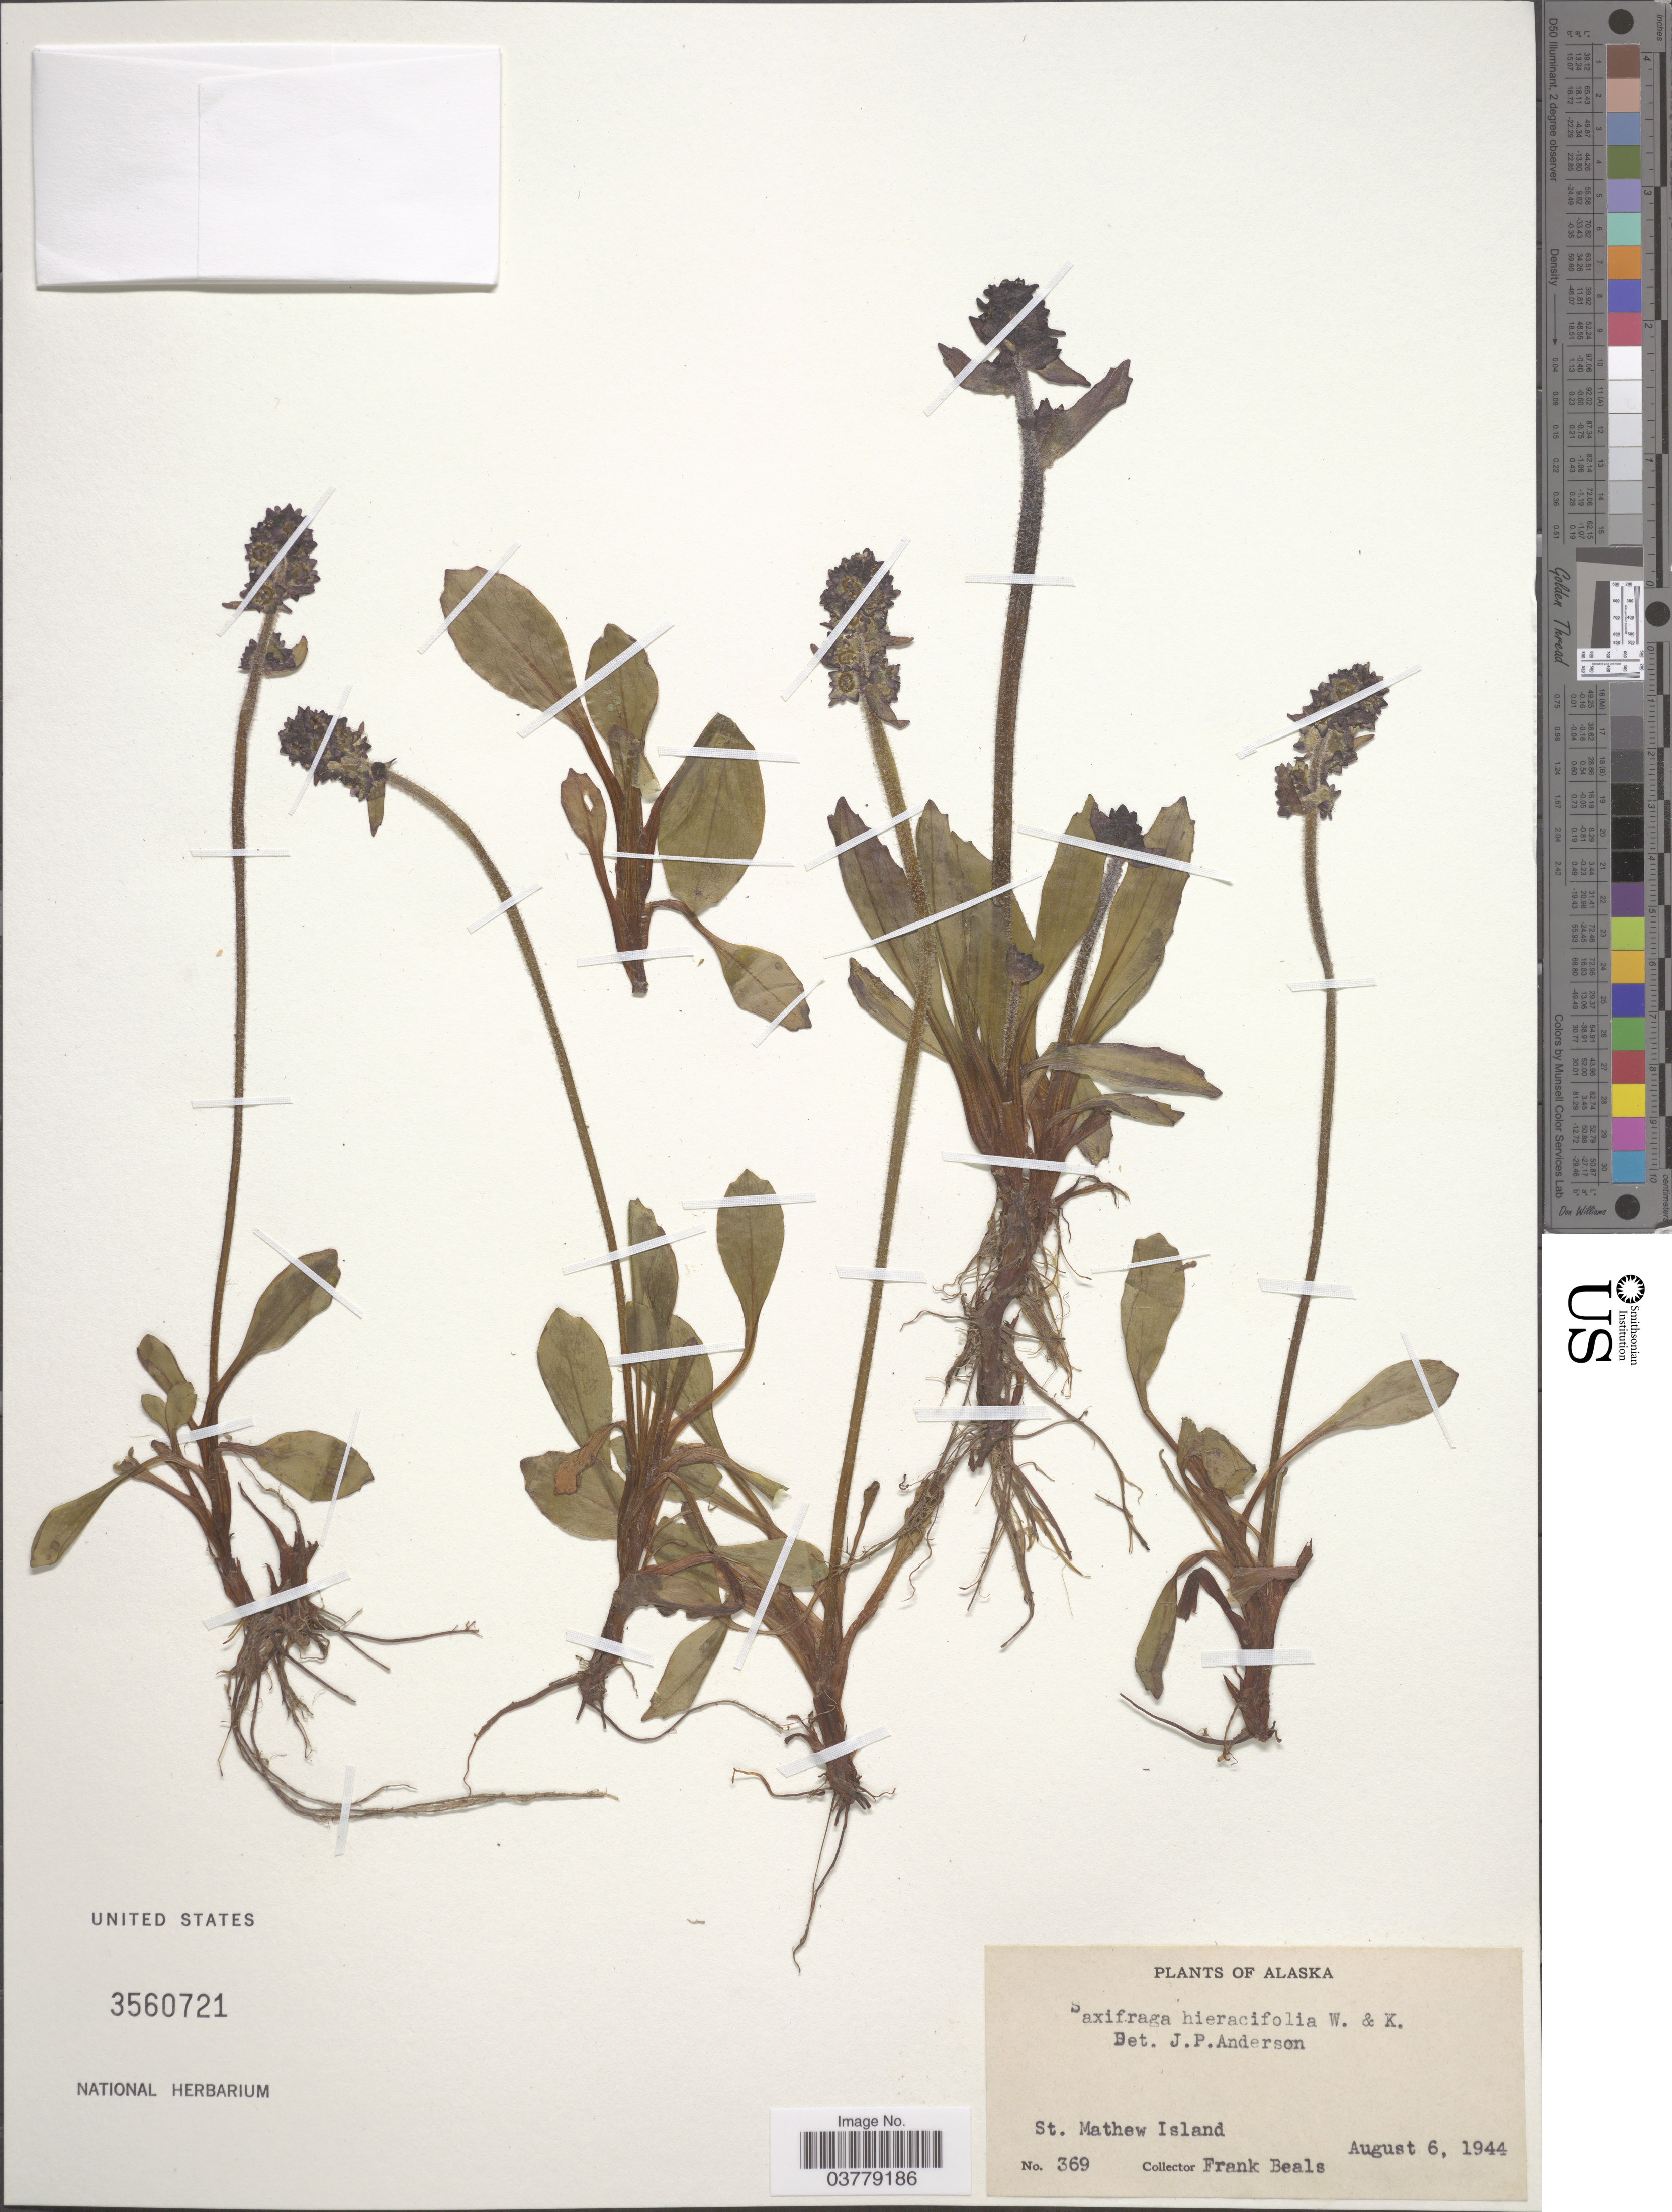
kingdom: Plantae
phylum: Tracheophyta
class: Magnoliopsida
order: Saxifragales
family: Saxifragaceae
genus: Micranthes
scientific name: Micranthes hieraciifolia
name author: (Waldst. & Kit. ex Willd.) Haw.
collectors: F. Beals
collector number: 369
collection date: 1944-08-06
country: United States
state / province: Alaska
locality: St. Mathew Island.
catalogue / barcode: US 3560721